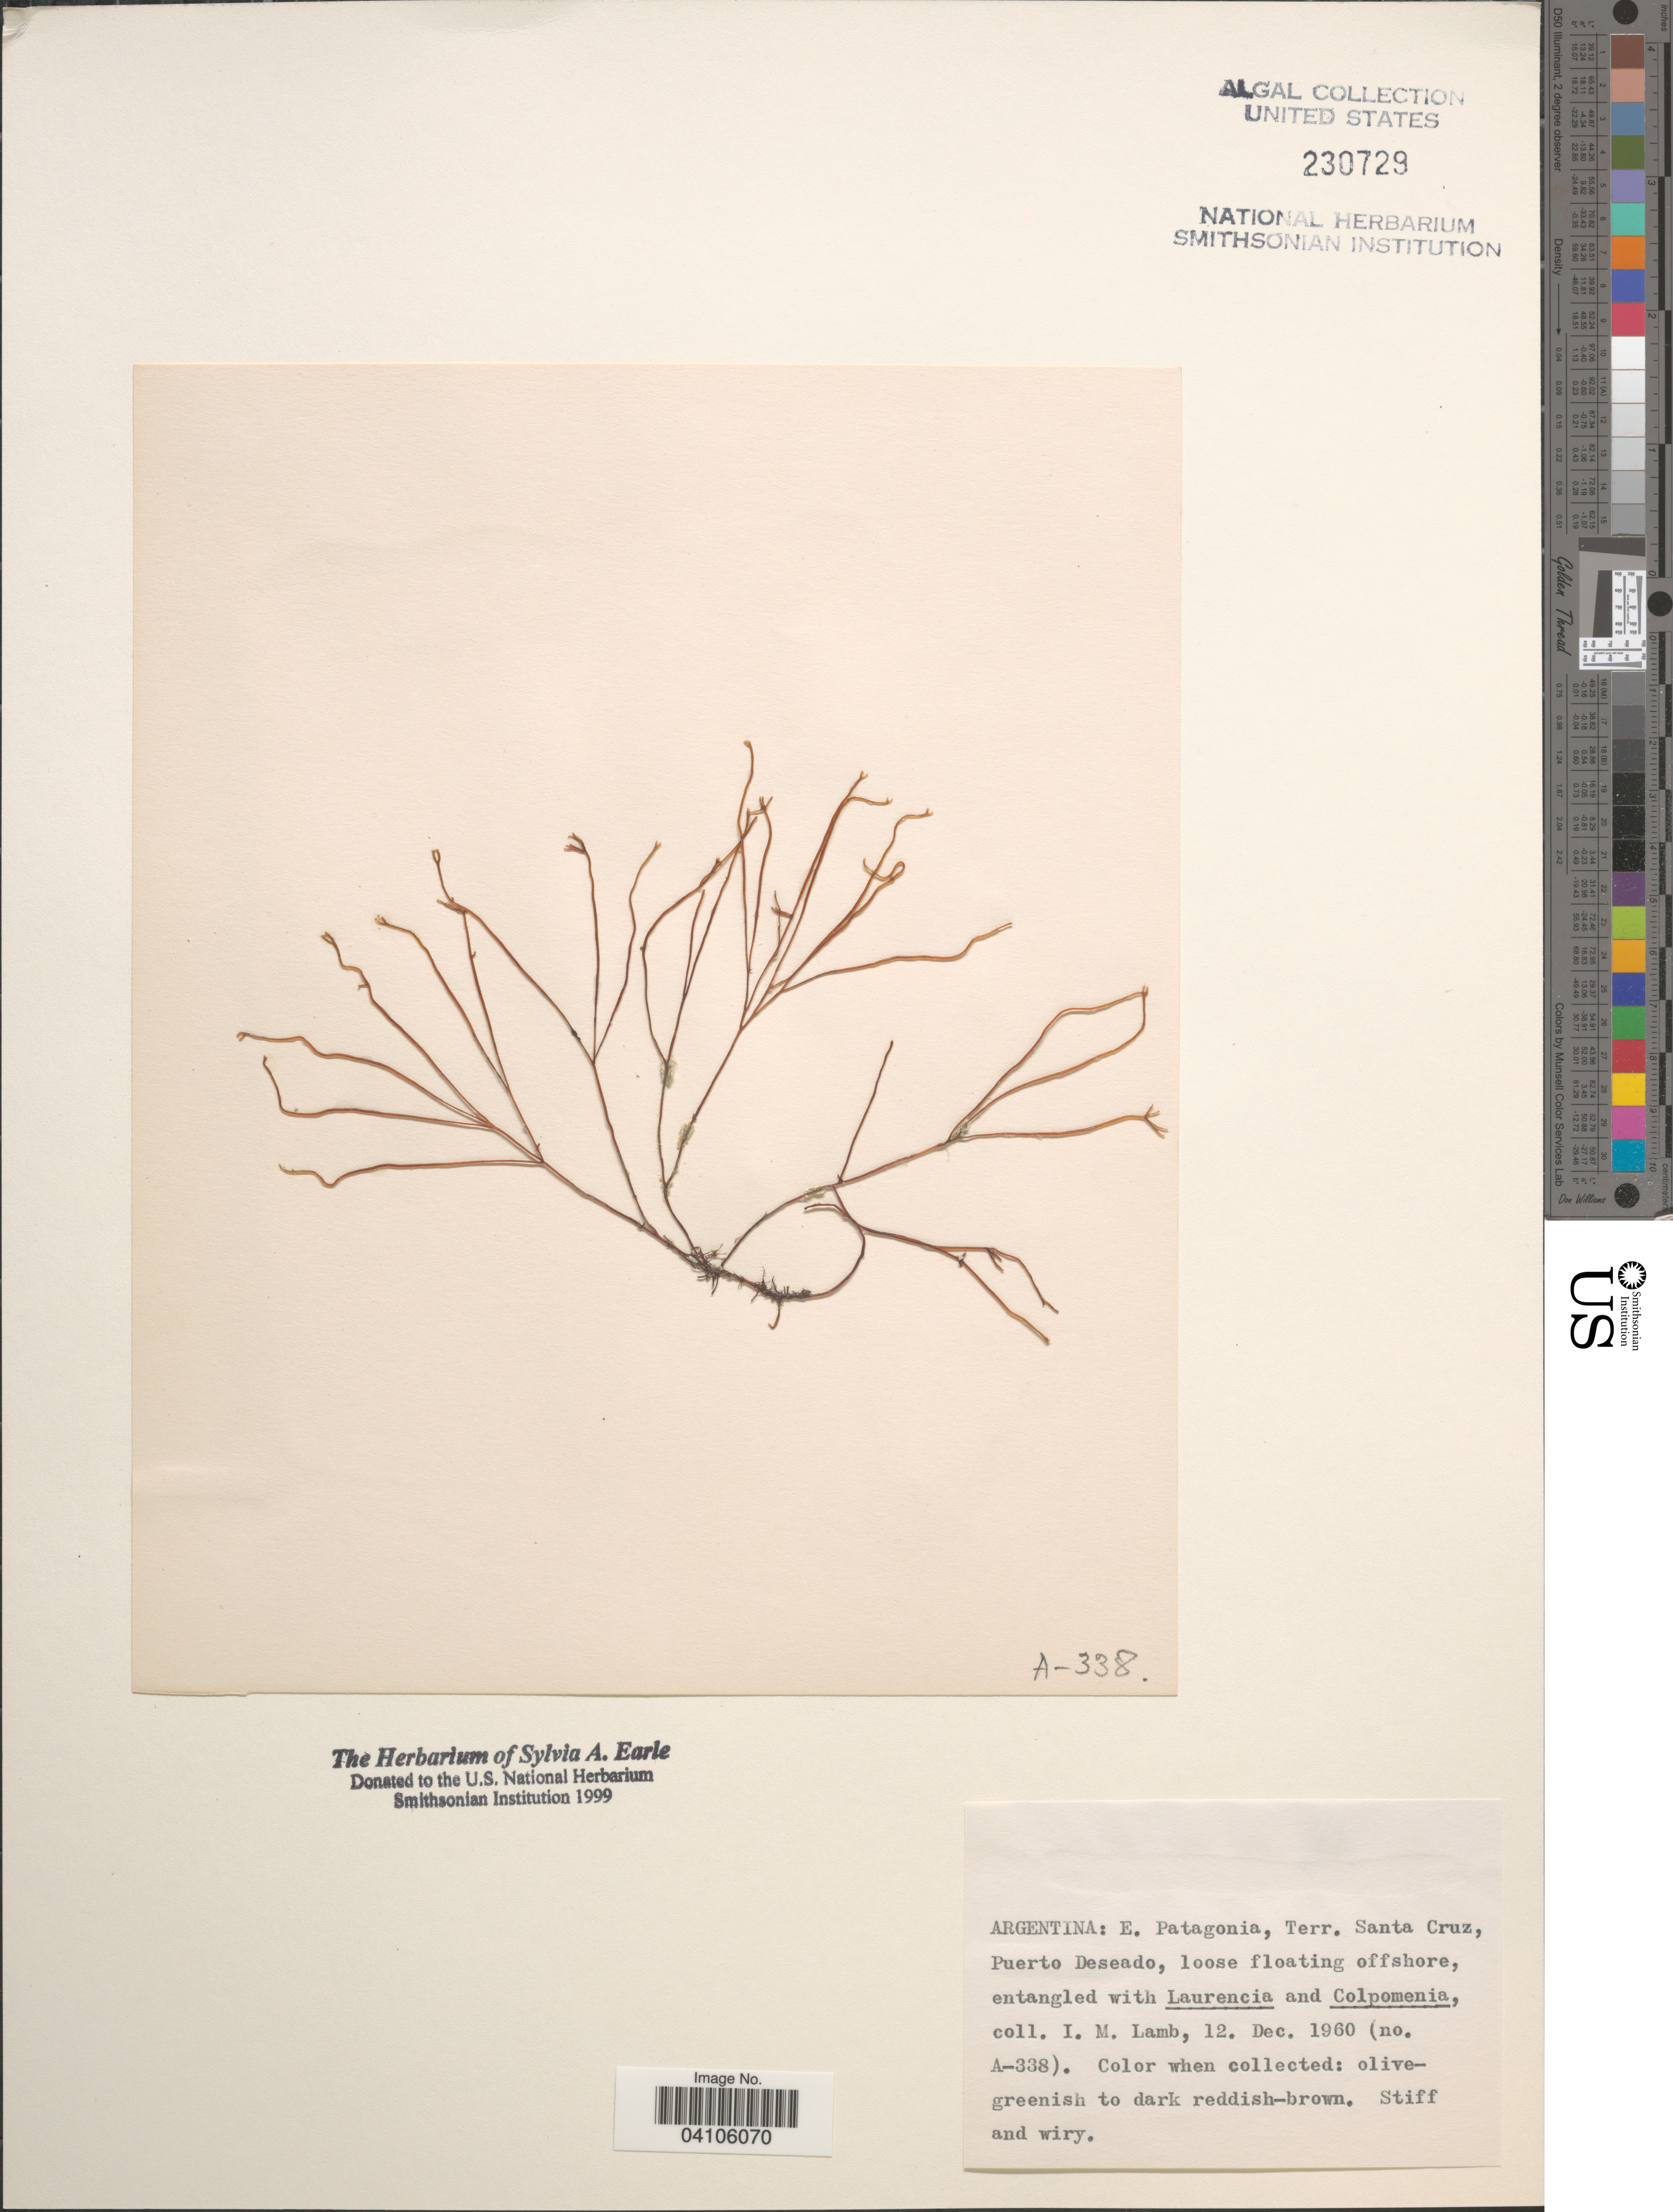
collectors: I. M. Lamb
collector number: A-338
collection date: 1960-12-12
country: Argentina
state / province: Santa Cruz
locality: E. Patagonia, Terr. Santa Cruz, Puerto Deseado.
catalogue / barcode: US 230729